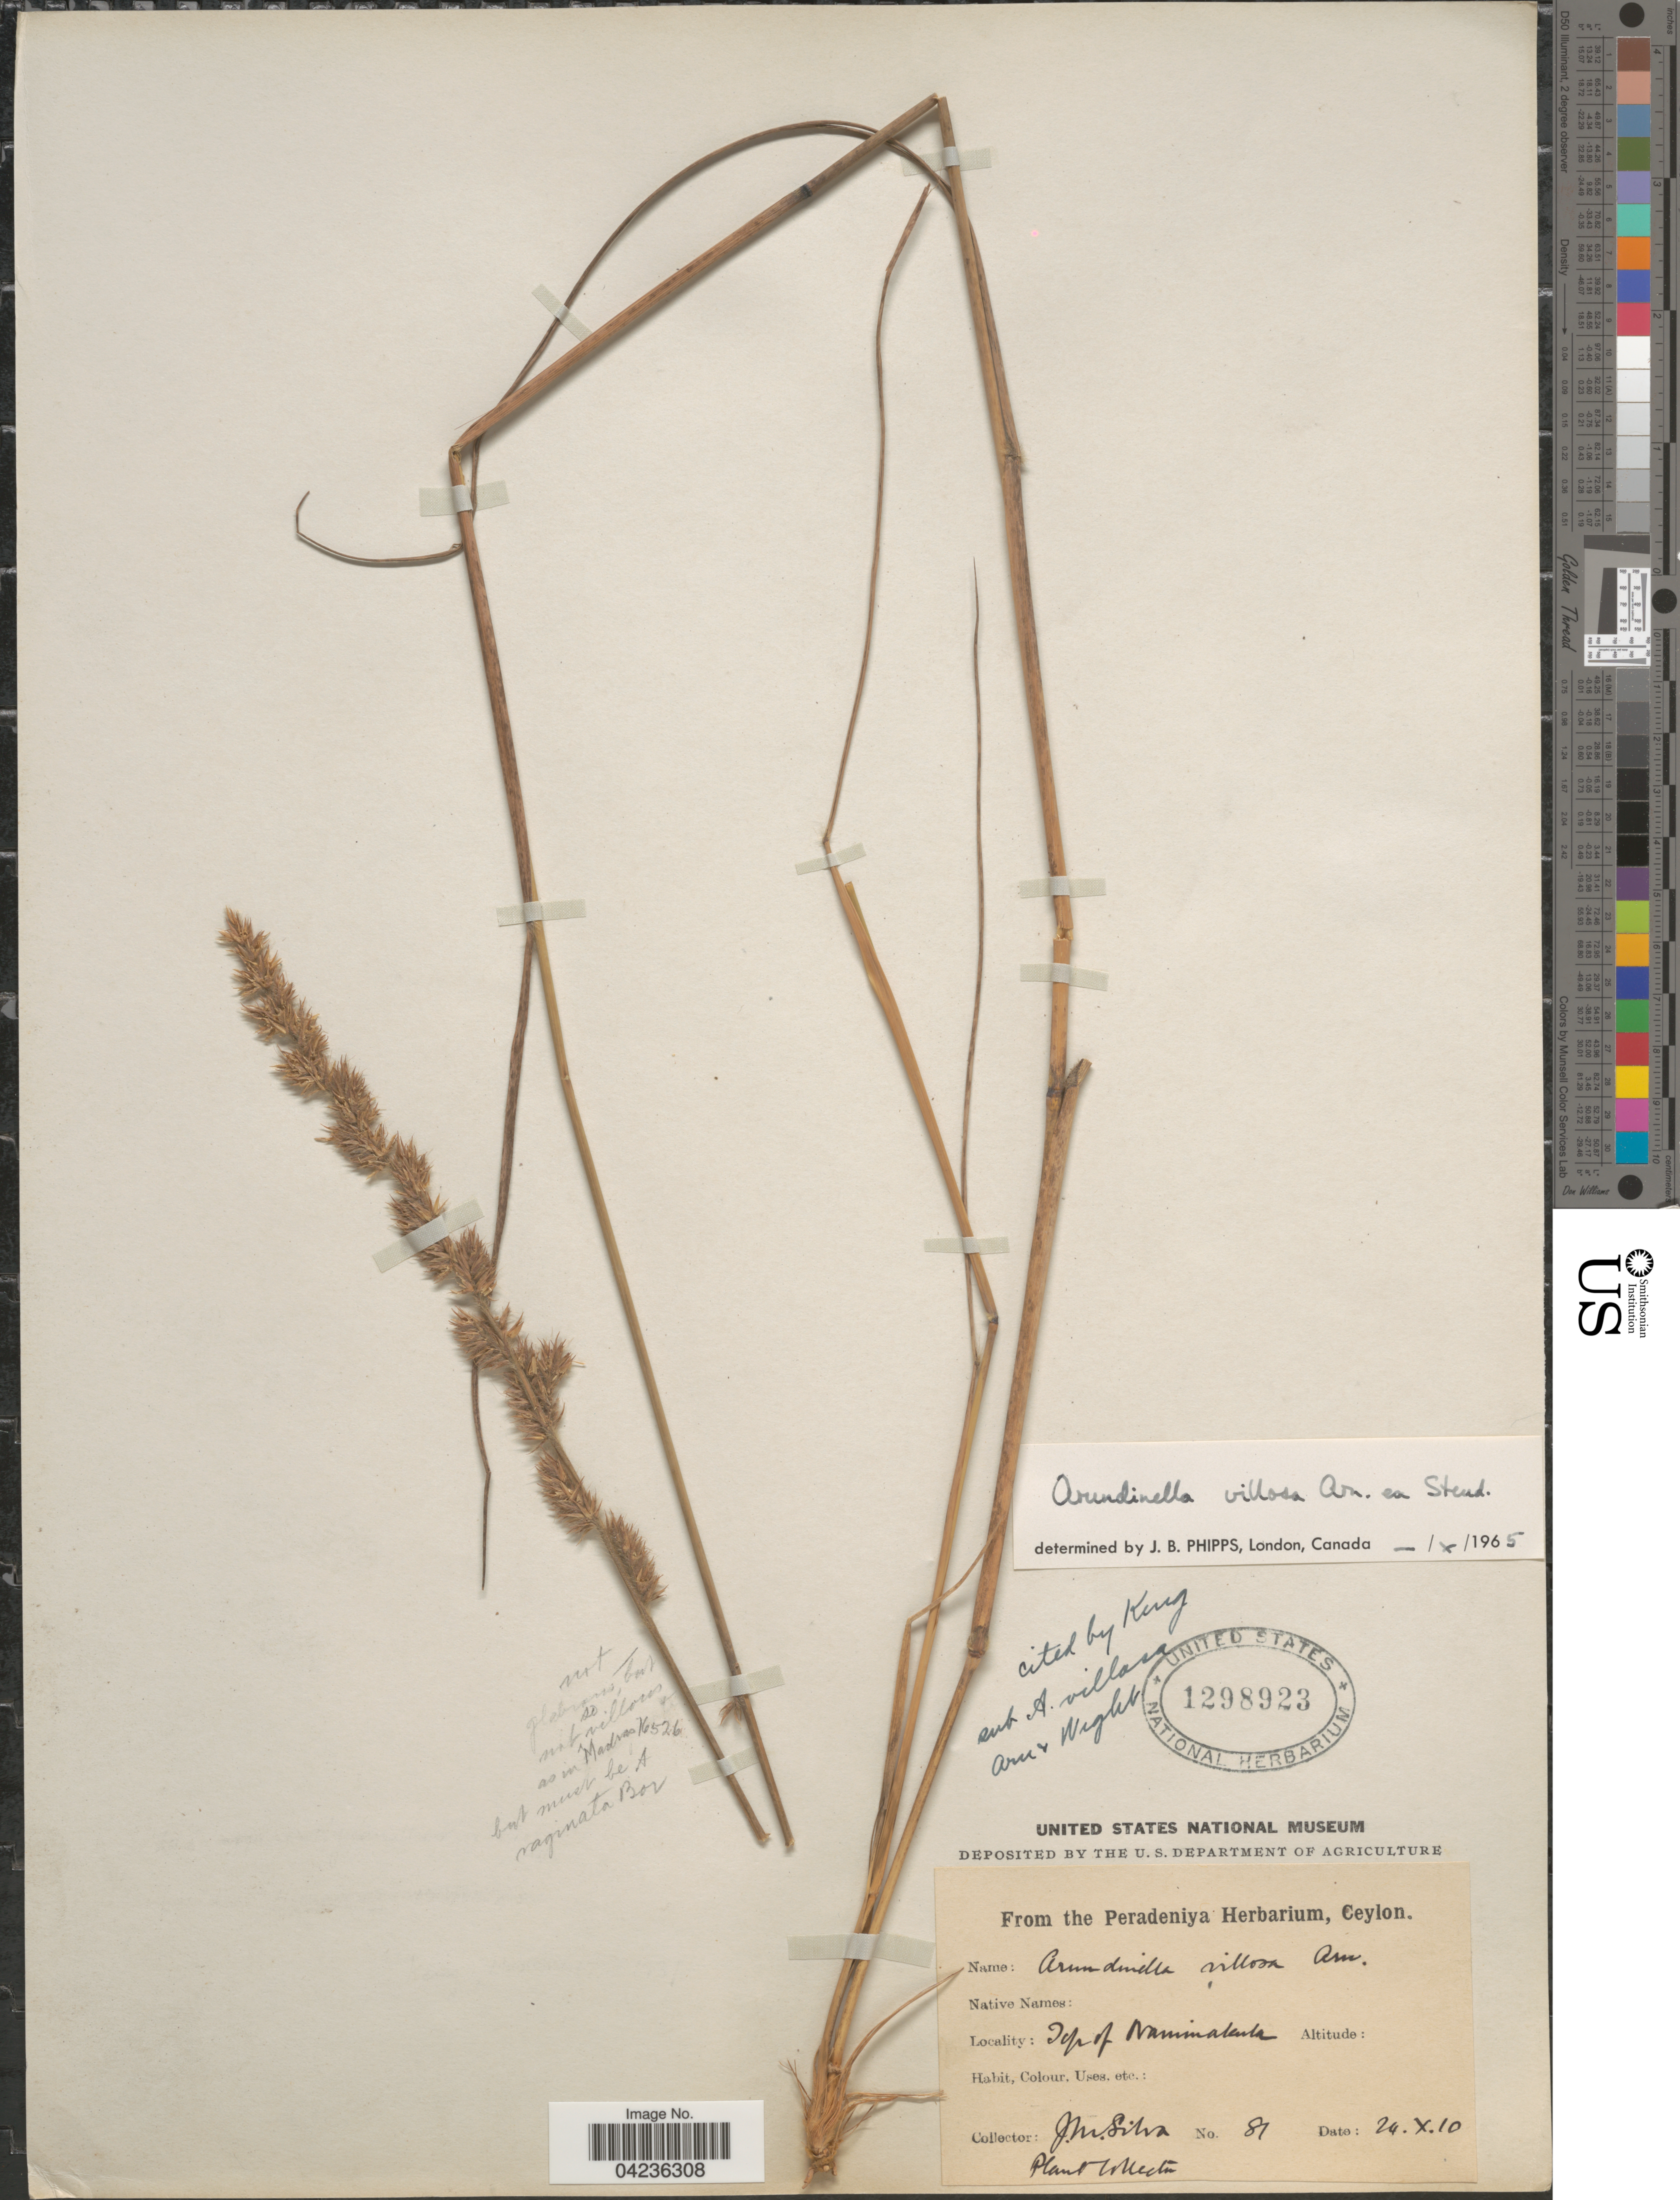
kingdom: Plantae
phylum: Tracheophyta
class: Liliopsida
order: Poales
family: Poaceae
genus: Arundinella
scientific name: Arundinella villosa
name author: Arn. ex Steud.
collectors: J. M. Silva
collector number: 81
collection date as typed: Transcribed d/m/y: 24/10/10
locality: Top of Naminalenta [interpreted].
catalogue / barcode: US 1298923